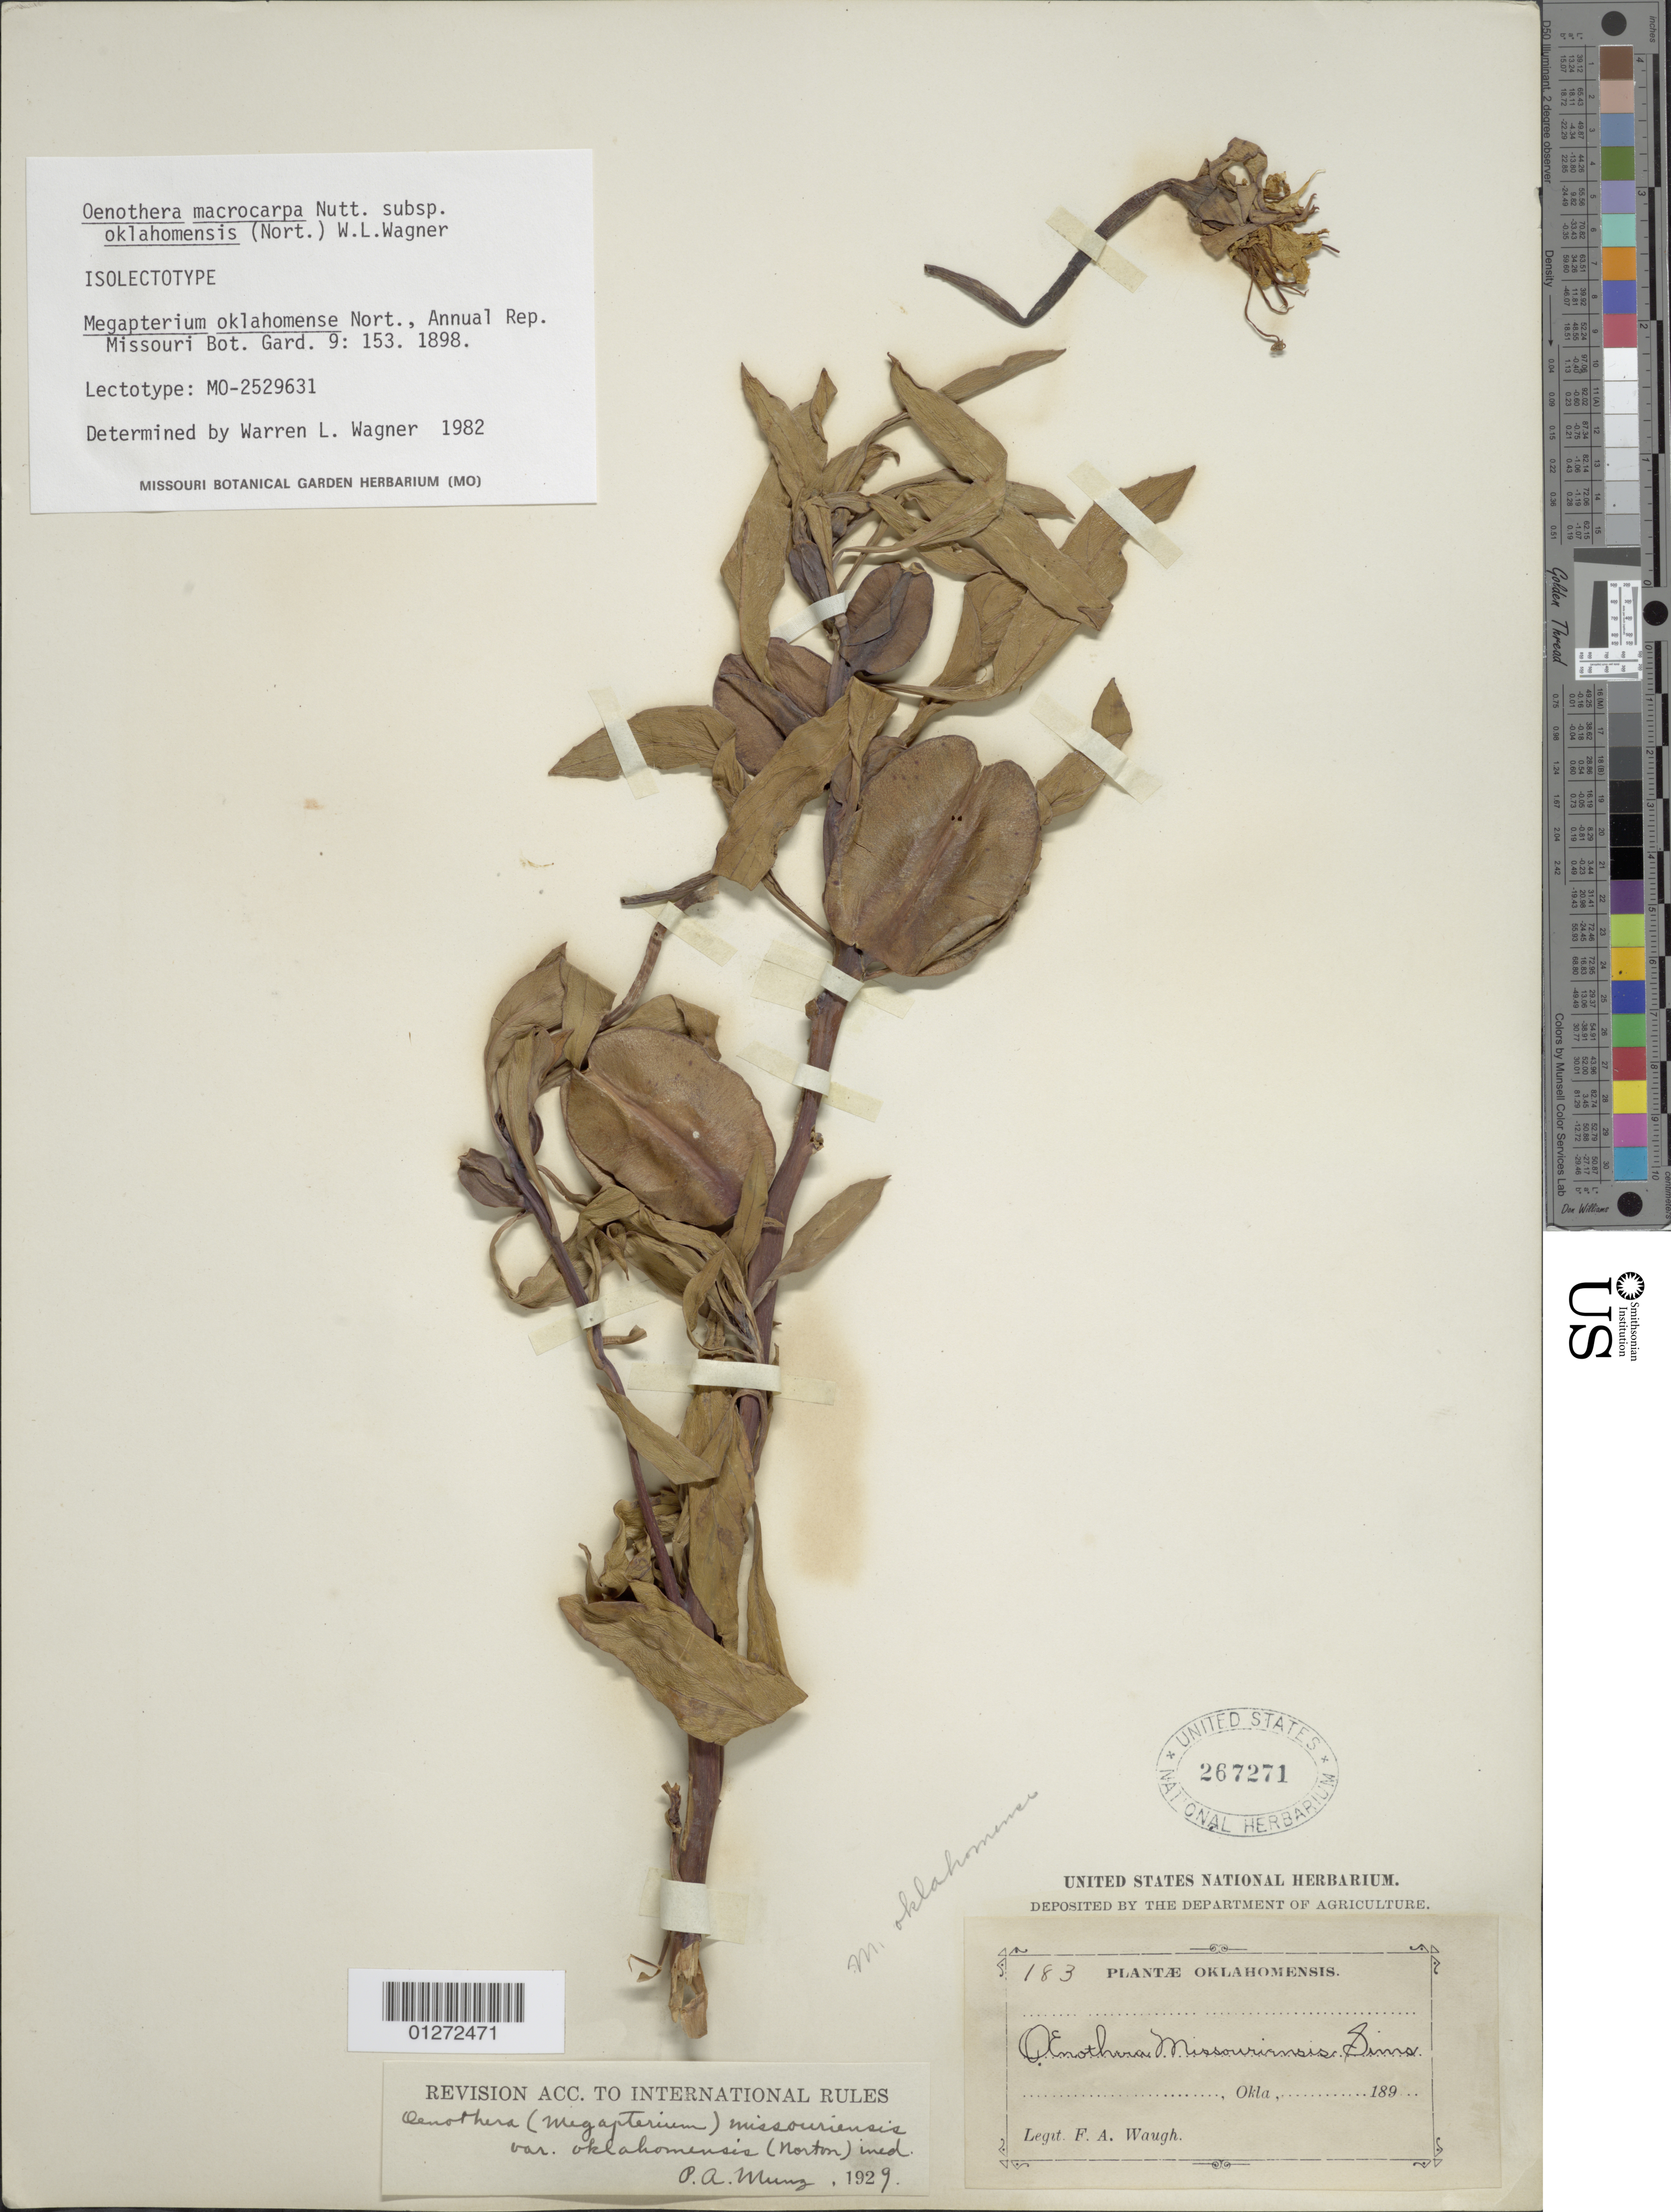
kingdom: Plantae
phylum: Tracheophyta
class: Magnoliopsida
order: Myrtales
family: Onagraceae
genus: Oenothera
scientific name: Oenothera macrocarpa subsp. oklahomensis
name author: (Norton) W.L. Wagner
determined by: Wagner, W. L., (BOT), Smithsonian Institution - National Museum of Natural History (UNITED STATES)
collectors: F. Waugh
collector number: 183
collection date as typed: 189-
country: United States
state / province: Oklahoma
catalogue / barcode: US 267271